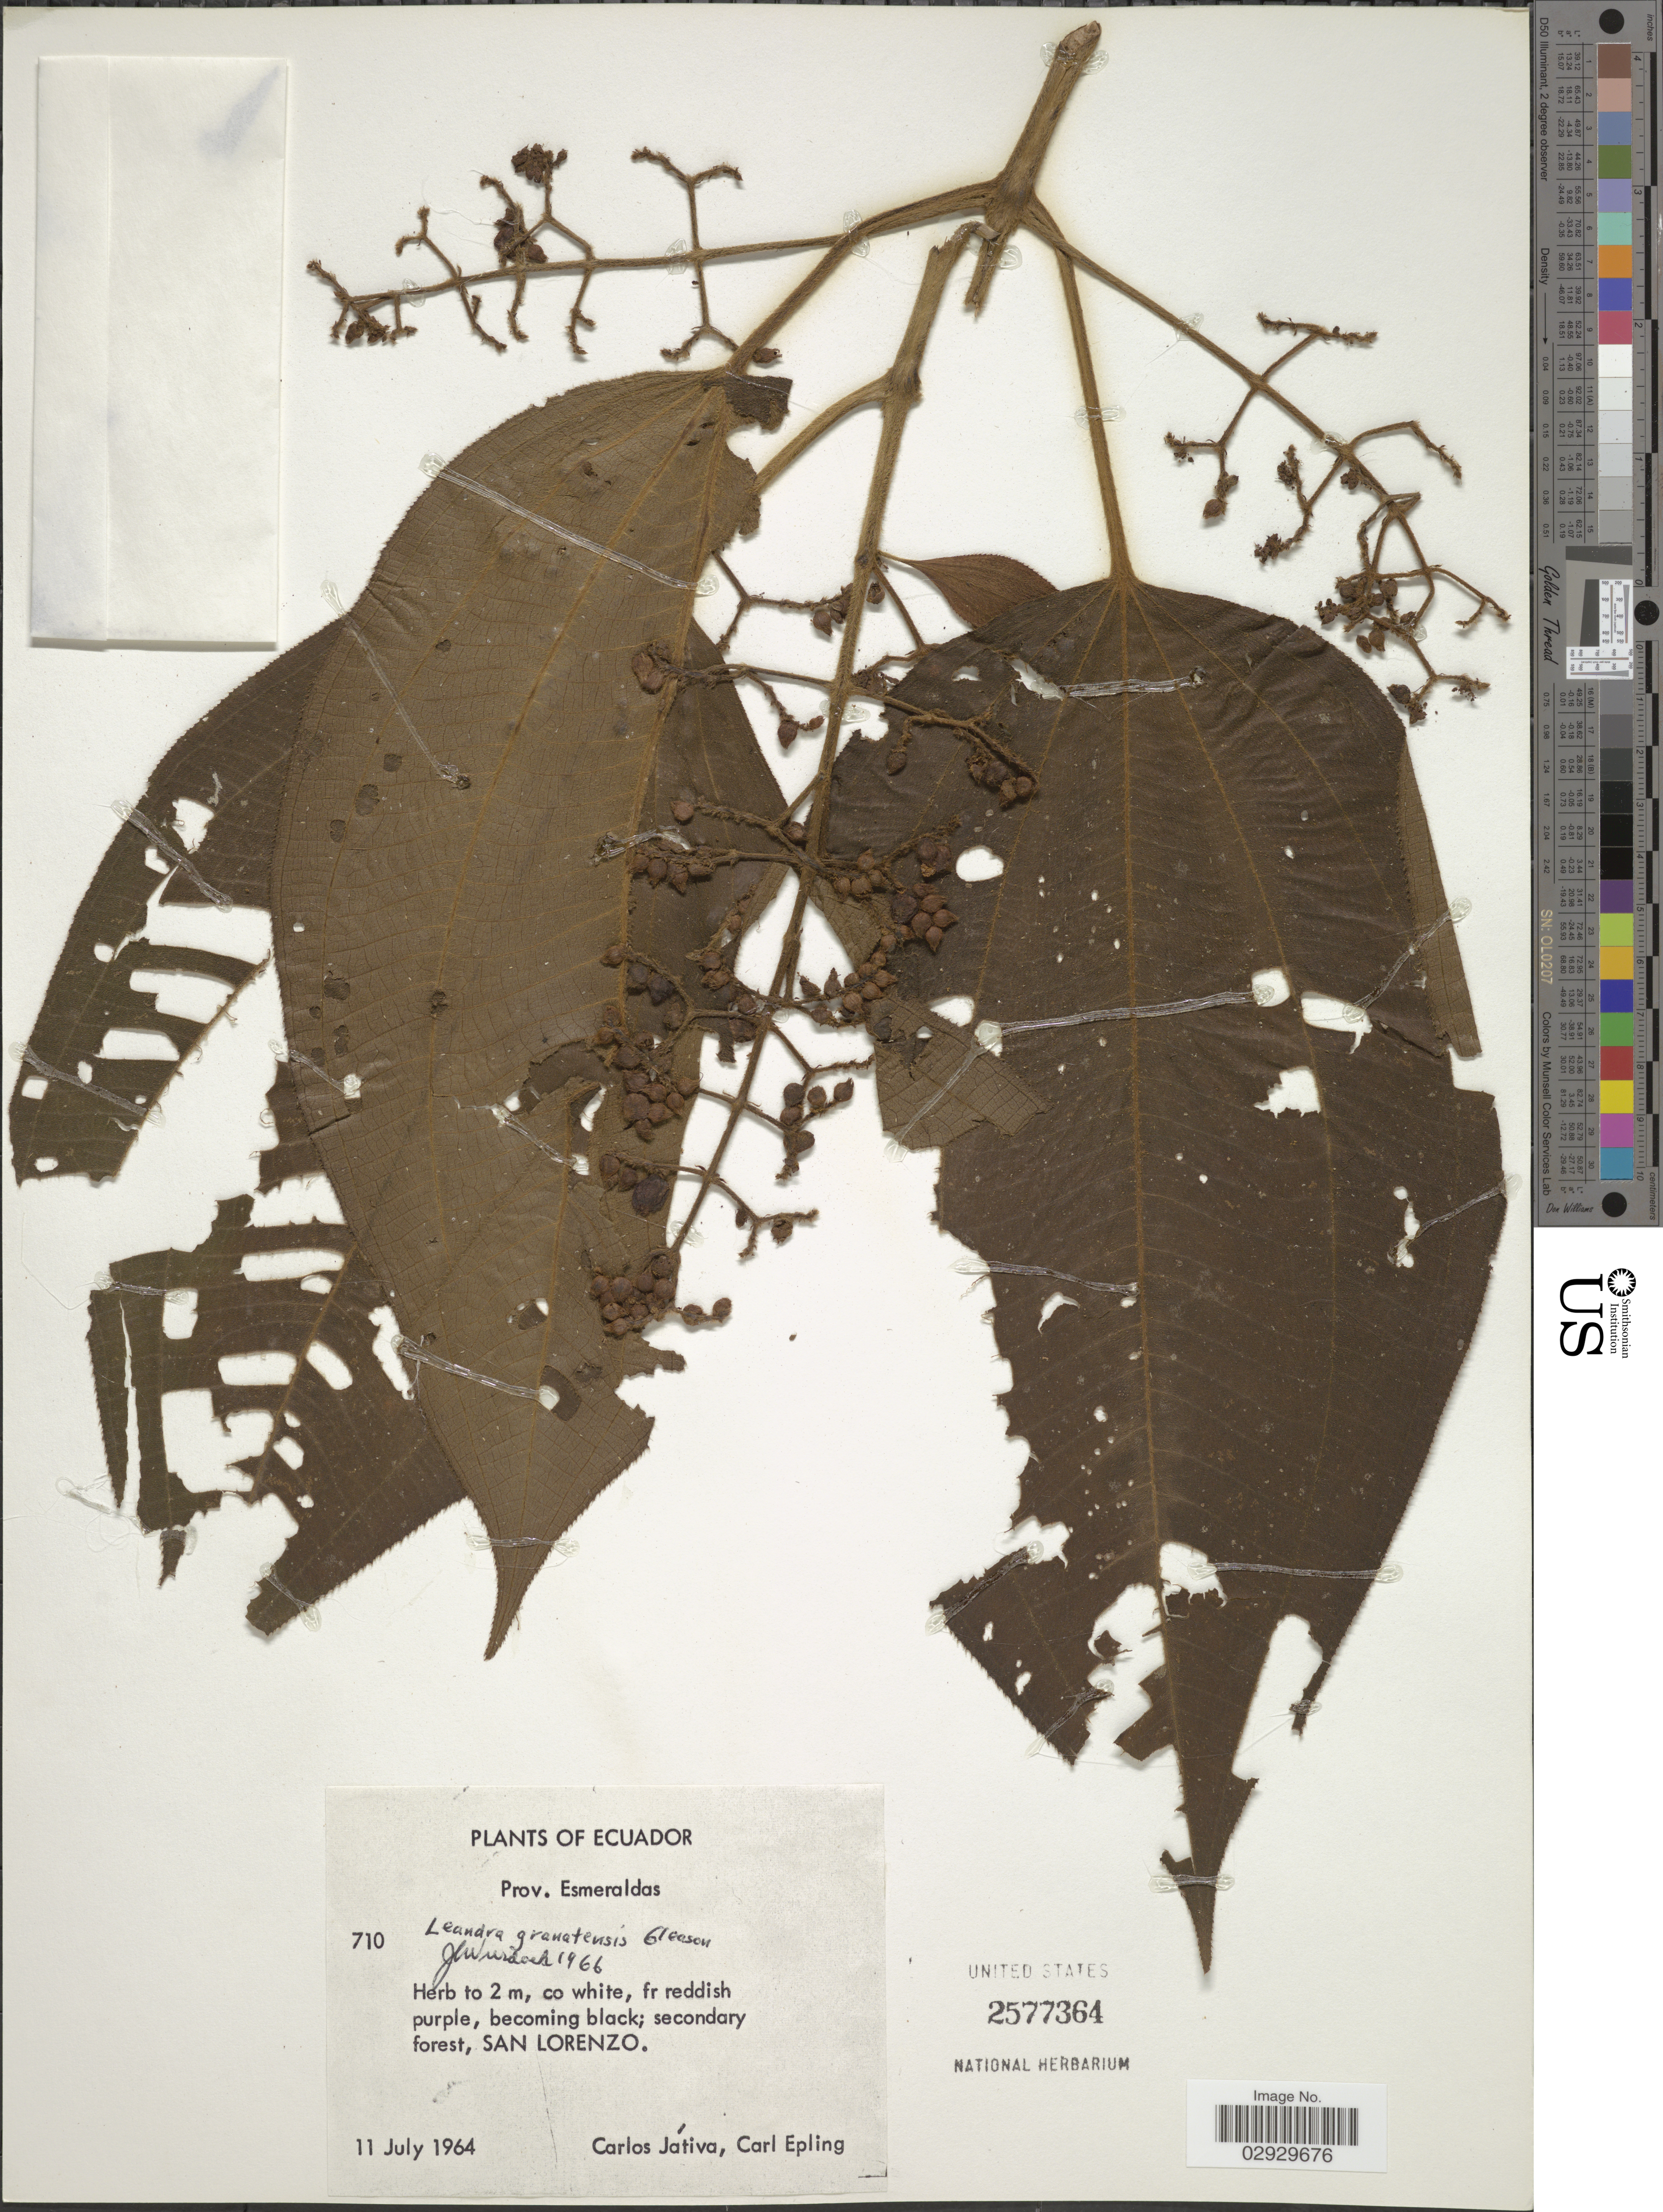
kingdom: Plantae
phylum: Tracheophyta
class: Magnoliopsida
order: Myrtales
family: Melastomataceae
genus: Leandra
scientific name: Leandra granatensis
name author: Gleason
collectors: C. D. Játiva & C. C. Epling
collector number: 710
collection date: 1964-07-11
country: Ecuador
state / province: Esmeraldas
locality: San Lorenzo.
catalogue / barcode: US 2577364